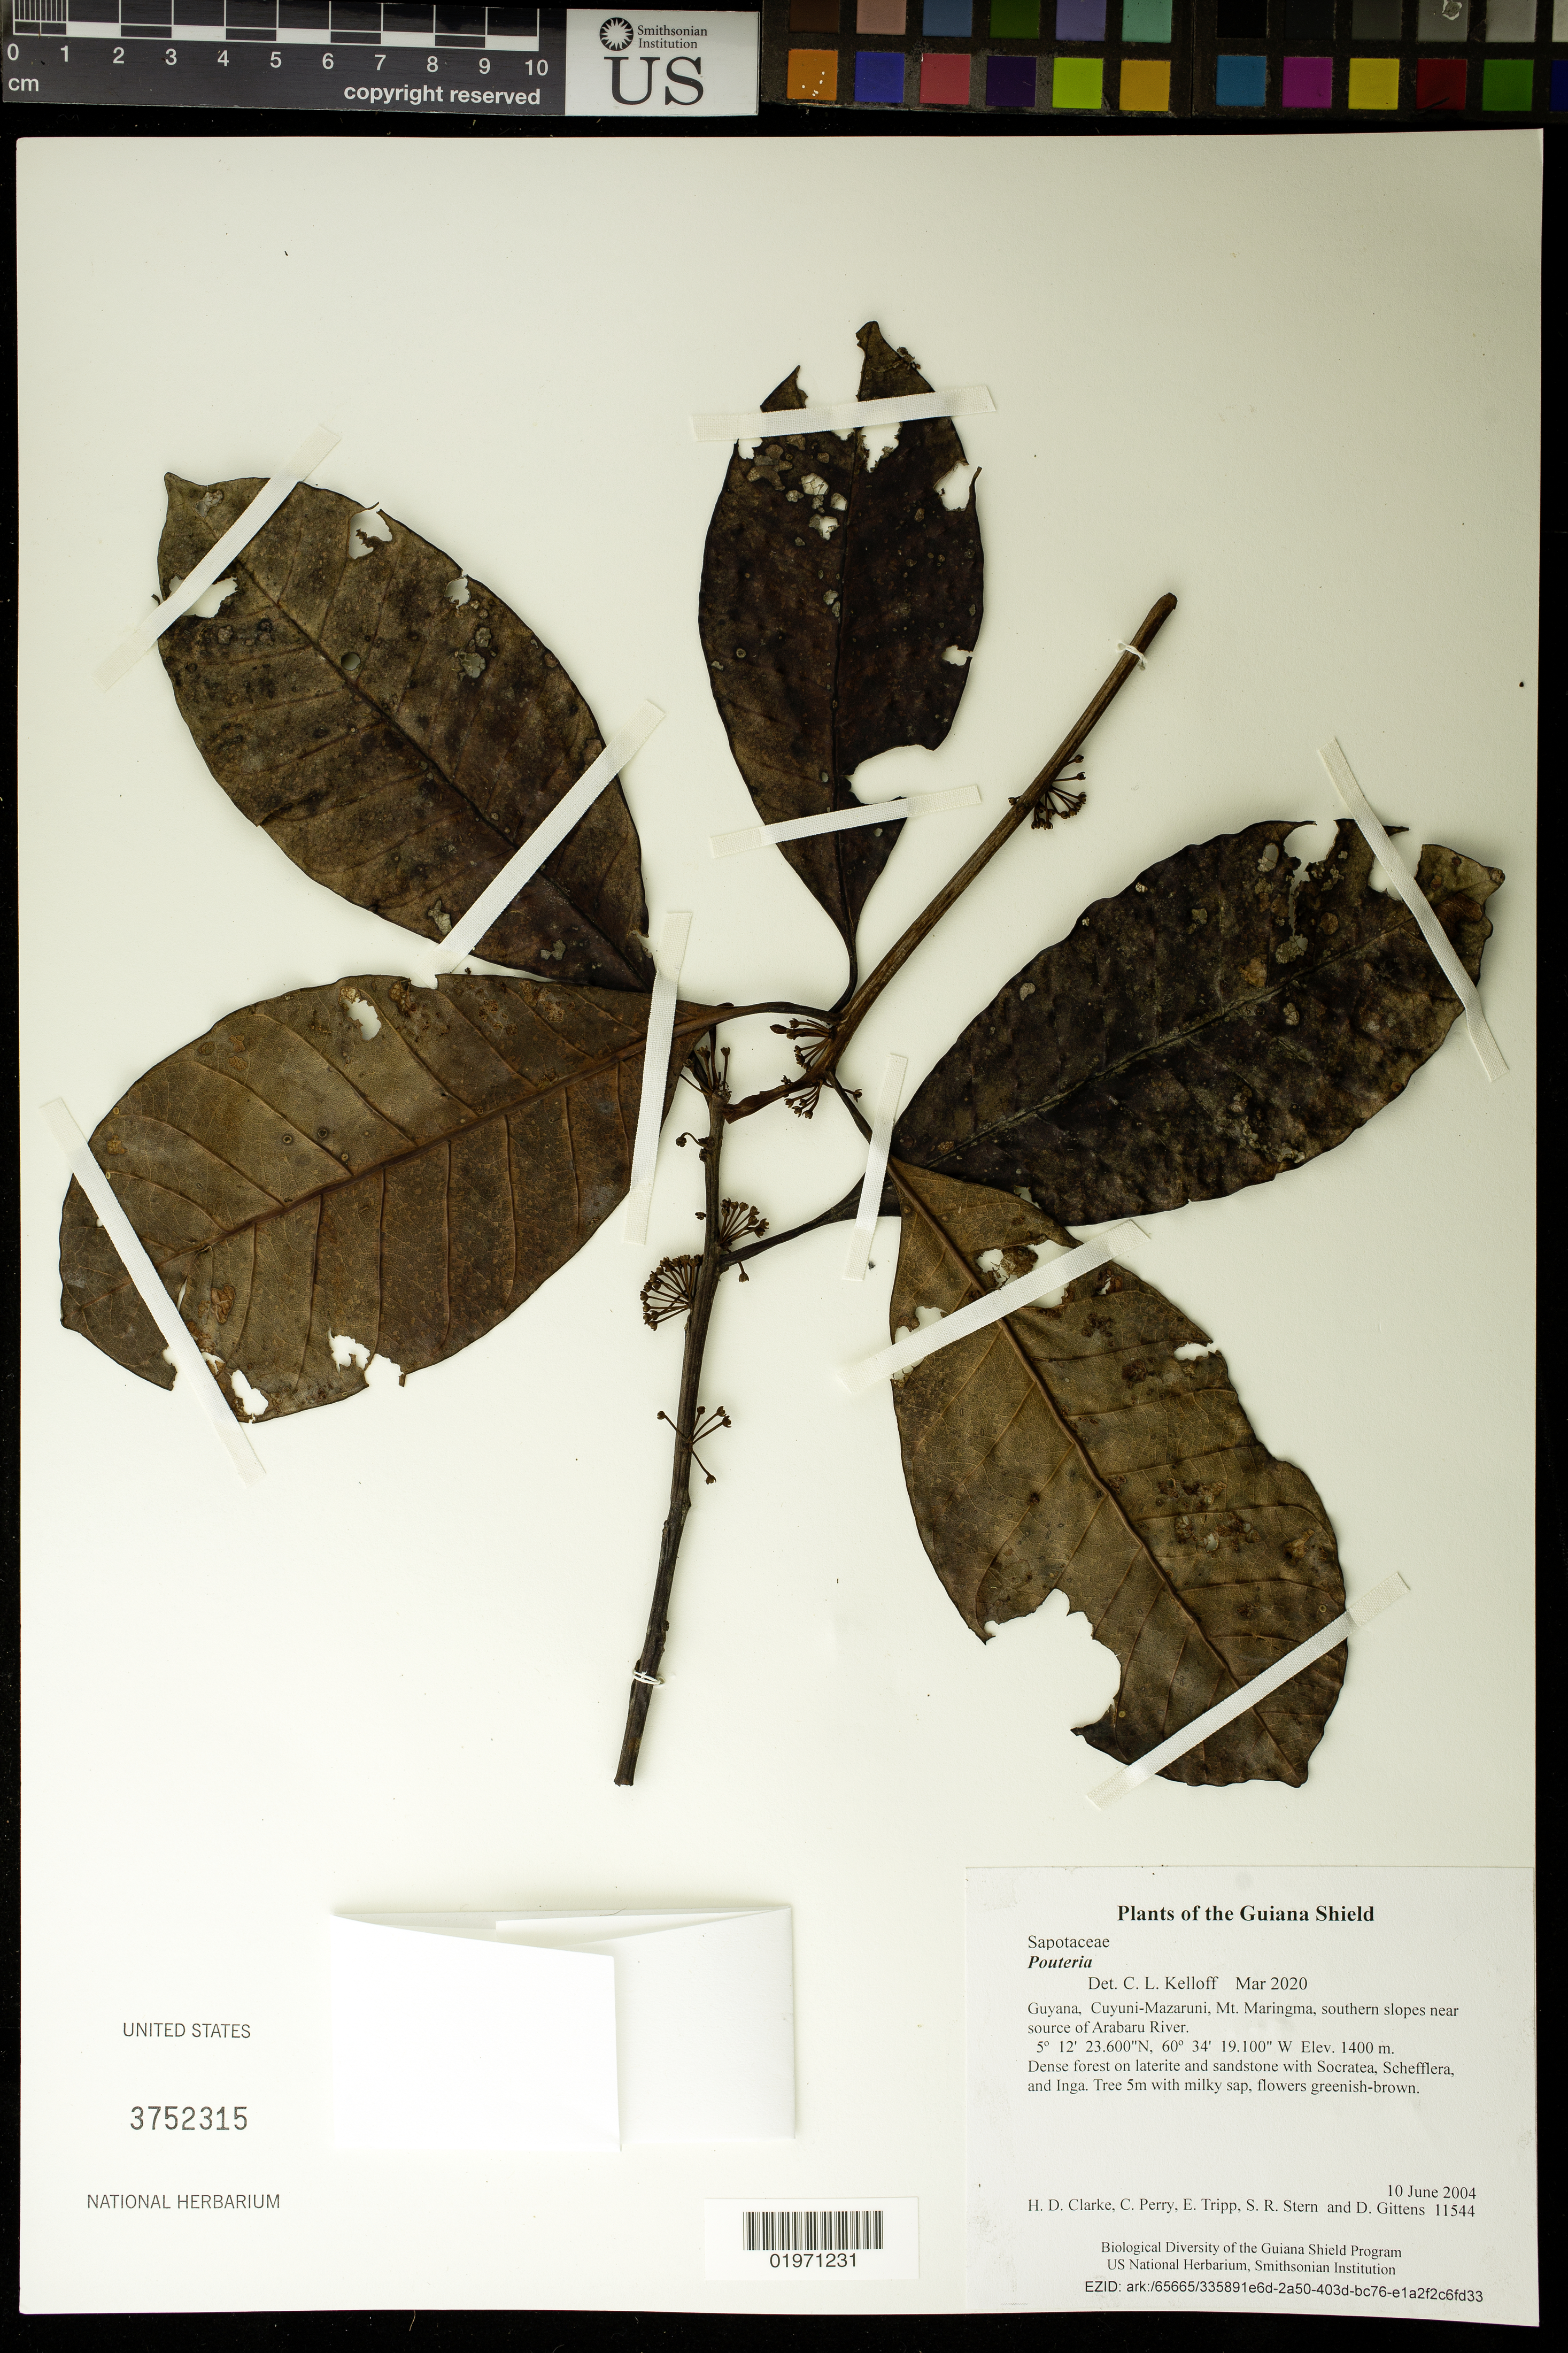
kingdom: Plantae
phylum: Tracheophyta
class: Magnoliopsida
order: Ericales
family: Sapotaceae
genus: Pouteria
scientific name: Pouteria sp.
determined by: Kelloff, C. L.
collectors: H. D. Clarke, C. Perry, E. Tripp, S. R. Stern & D. Gittens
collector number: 11544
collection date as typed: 10 June 2004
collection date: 2004-06-10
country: Guyana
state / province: Cuyuni-Mazaruni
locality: Mt. Maringma, southern slopes near source of Arabaru River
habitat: Dense forest on laterite and sandstone with Socratea, Schefflera, and Inga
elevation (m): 1400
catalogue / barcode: US 3752315